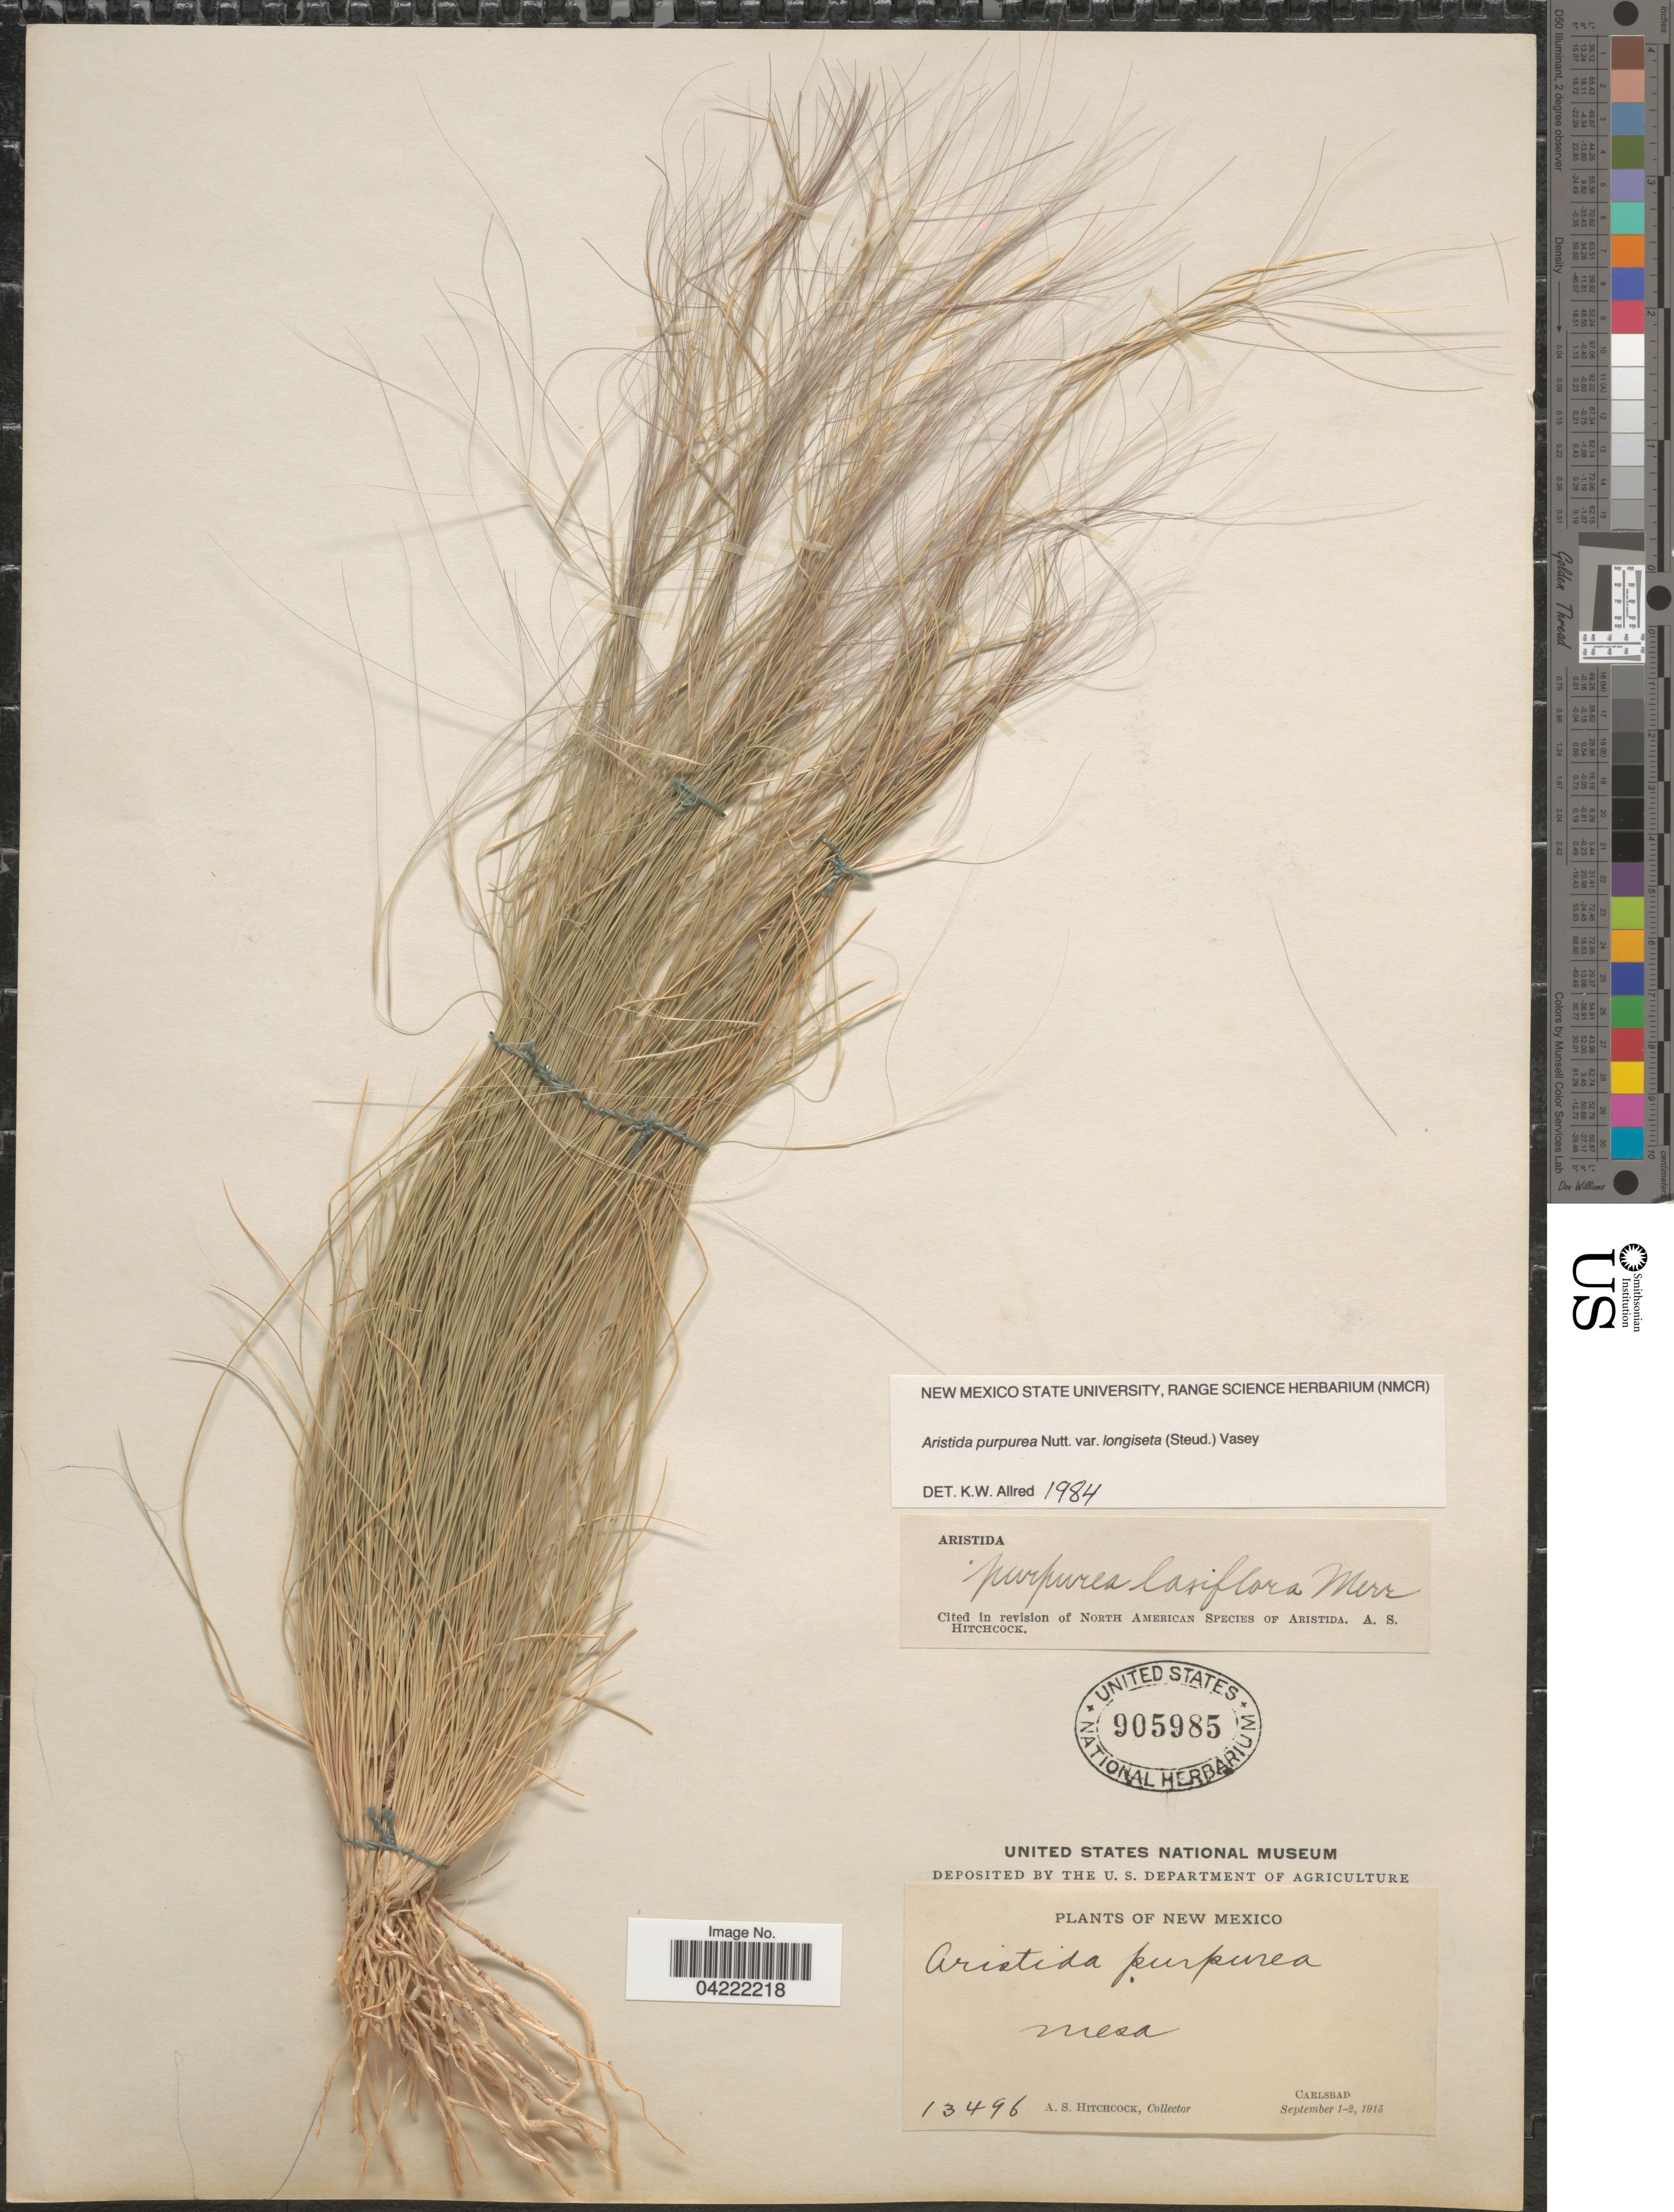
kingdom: Plantae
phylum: Tracheophyta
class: Liliopsida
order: Poales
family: Poaceae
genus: Aristida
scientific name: Aristida purpurea var. longiseta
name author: (Steud.) Vasey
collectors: A. S. Hitchcock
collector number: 13496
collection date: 1915-09-01/1915-09-02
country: United States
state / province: New Mexico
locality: Mesa. Carlsbad.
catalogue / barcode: US 905985